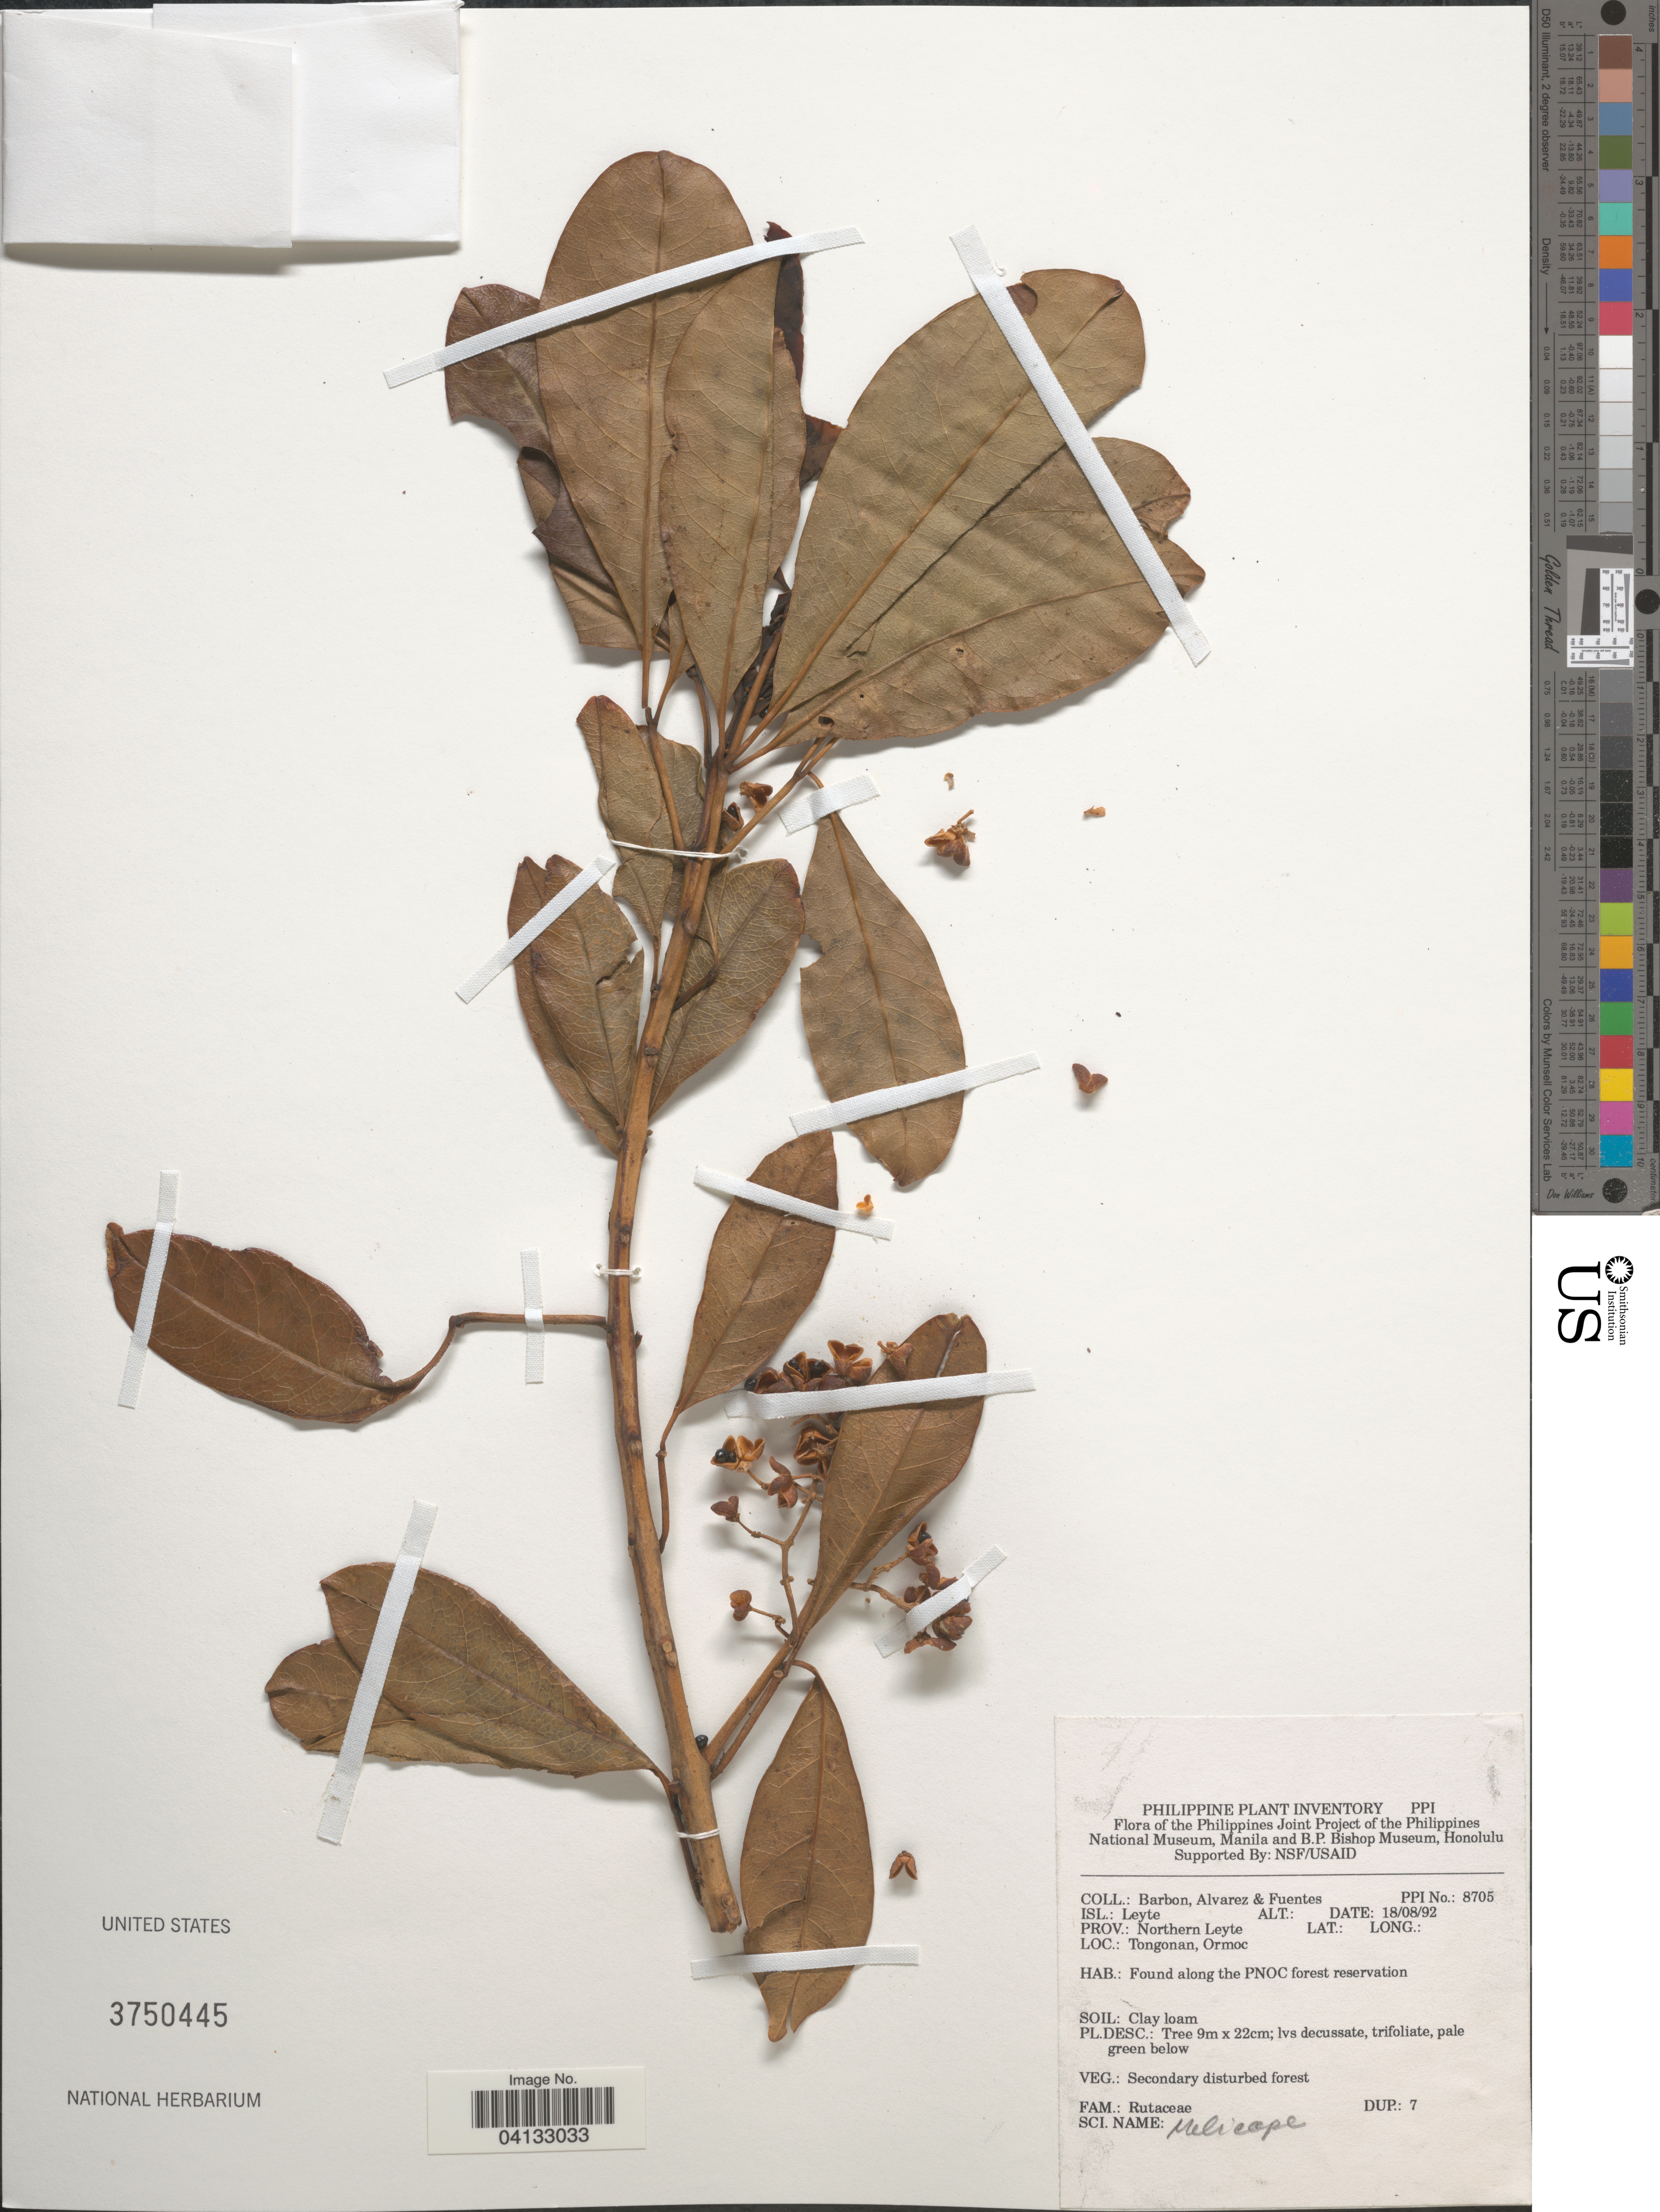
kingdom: Plantae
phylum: Tracheophyta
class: Magnoliopsida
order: Sapindales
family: Rutaceae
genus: Melicope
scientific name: Melicope sp.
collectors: Barbon, -- Alvarez & -. Fuentes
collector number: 8705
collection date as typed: Transcribed d/m/y: 18/8/92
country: Philippines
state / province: Eastern Visayas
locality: Isl.: Leyte. Prov.: Northern Leyte. Tongonan, Ormoc. Found along the PNOC forest reservation.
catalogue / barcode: US 3750445